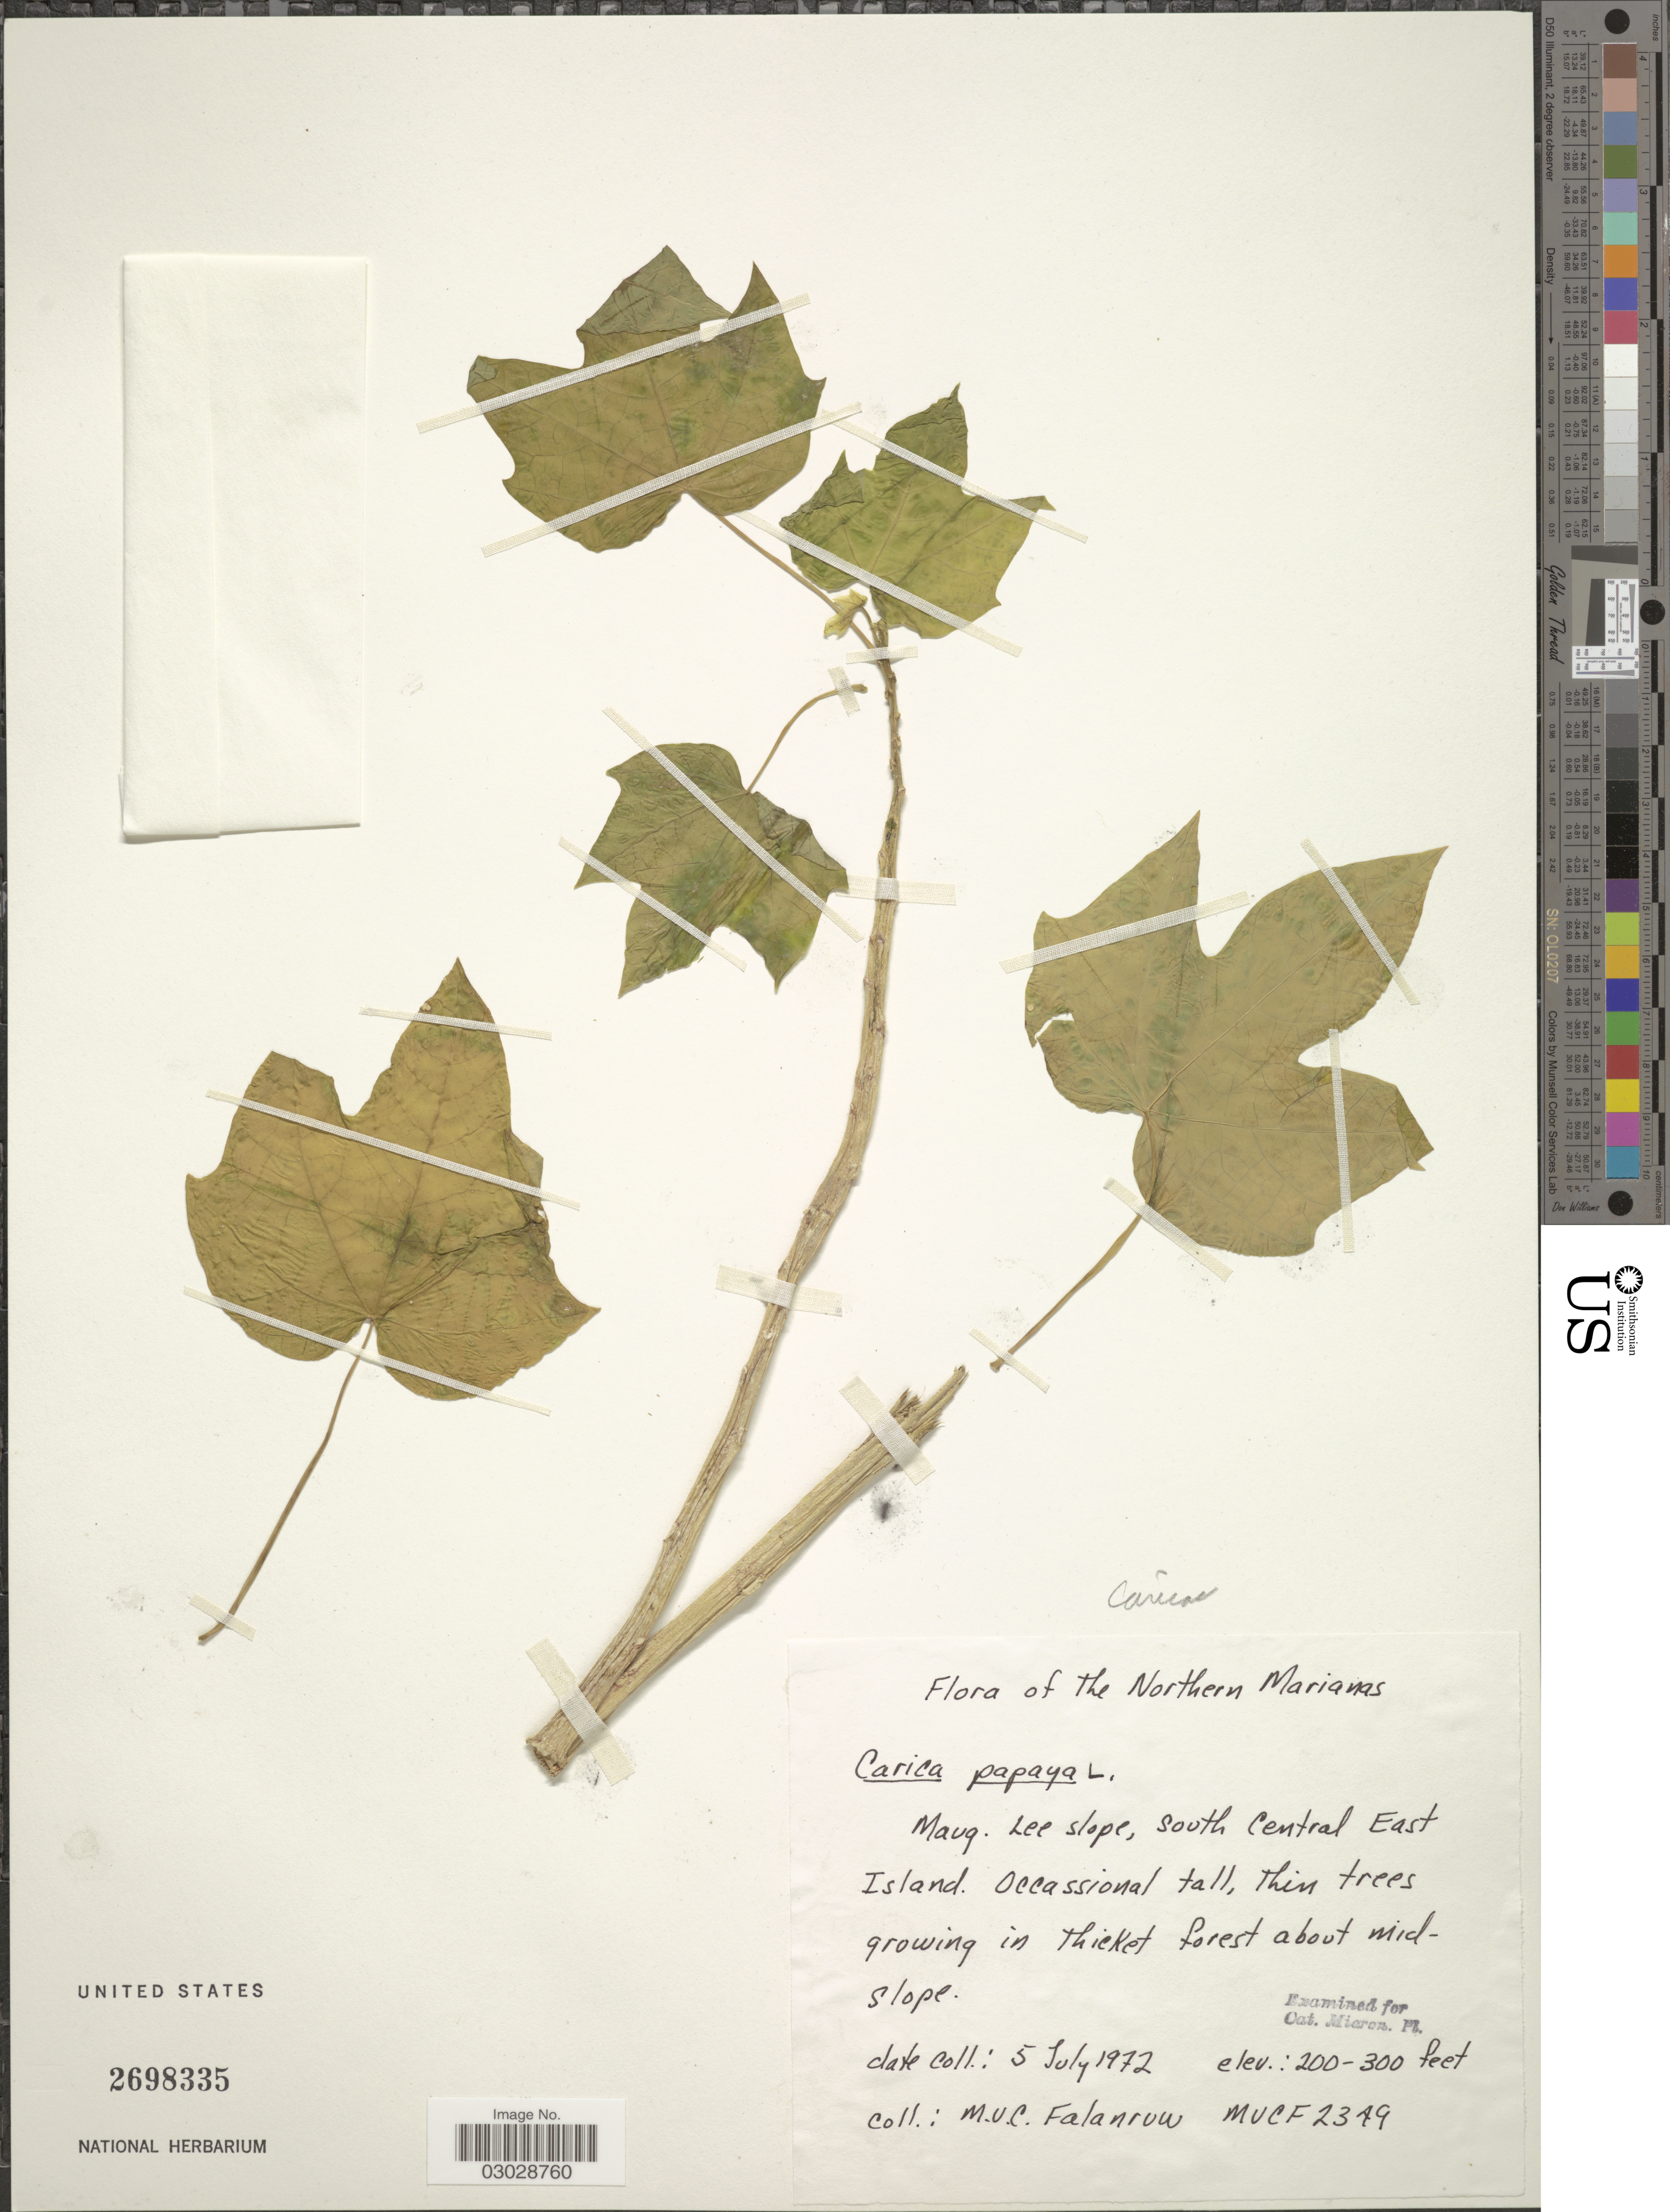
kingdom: Plantae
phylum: Tracheophyta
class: Magnoliopsida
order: Brassicales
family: Caricaceae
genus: Carica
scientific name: Carica papaya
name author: L.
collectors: M. V. Falanruw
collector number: MVCF 2349*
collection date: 1972-07-05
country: Northern Mariana Islands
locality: The Northern Marianas. Maug. Lee slope, South Central East Island.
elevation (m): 61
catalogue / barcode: US 2698335